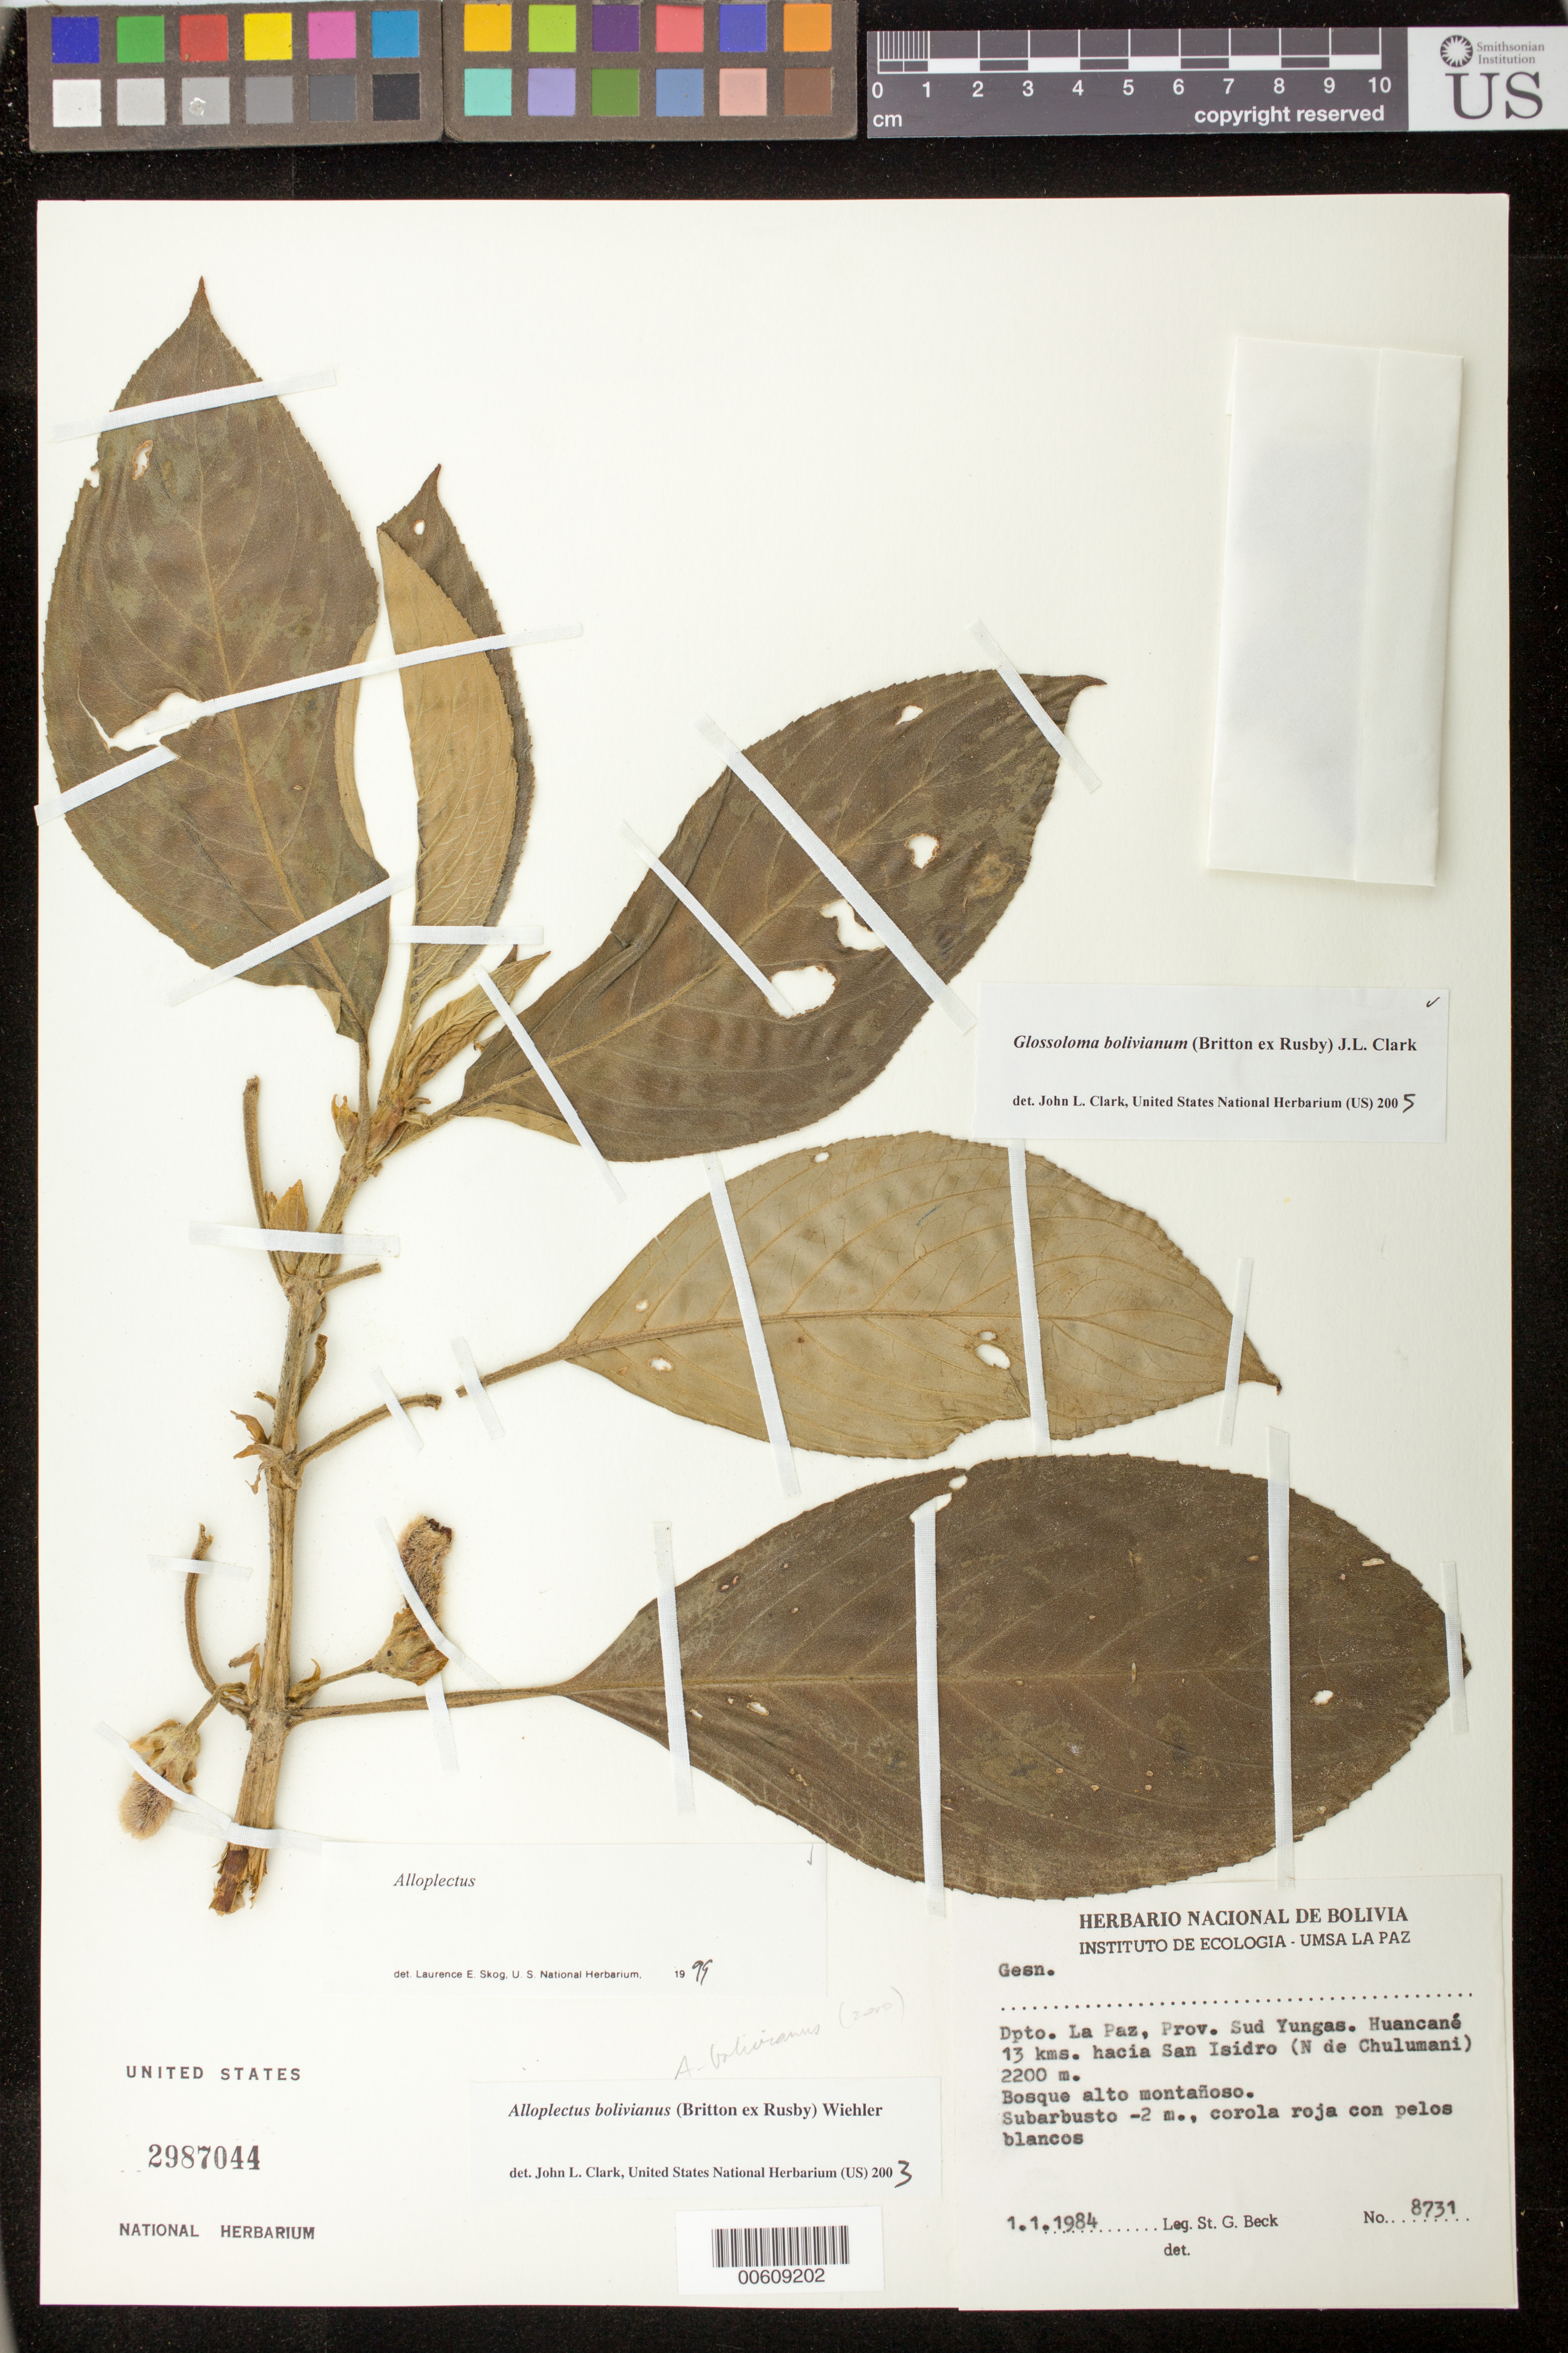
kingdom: Plantae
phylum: Tracheophyta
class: Magnoliopsida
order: Lamiales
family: Gesneriaceae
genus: Glossoloma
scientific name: Glossoloma bolivianum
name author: (Britton ex Rusby) J.L. Clark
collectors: S. G. Beck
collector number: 8731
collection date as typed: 01 Jan 1984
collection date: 1984-01-01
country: Bolivia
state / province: La Paz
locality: Prov. Sud Yungas; Huancané 13 km hacia San Isidro (N de Chulamani)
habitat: Bosque alto montañoso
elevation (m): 2200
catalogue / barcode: US 2987044